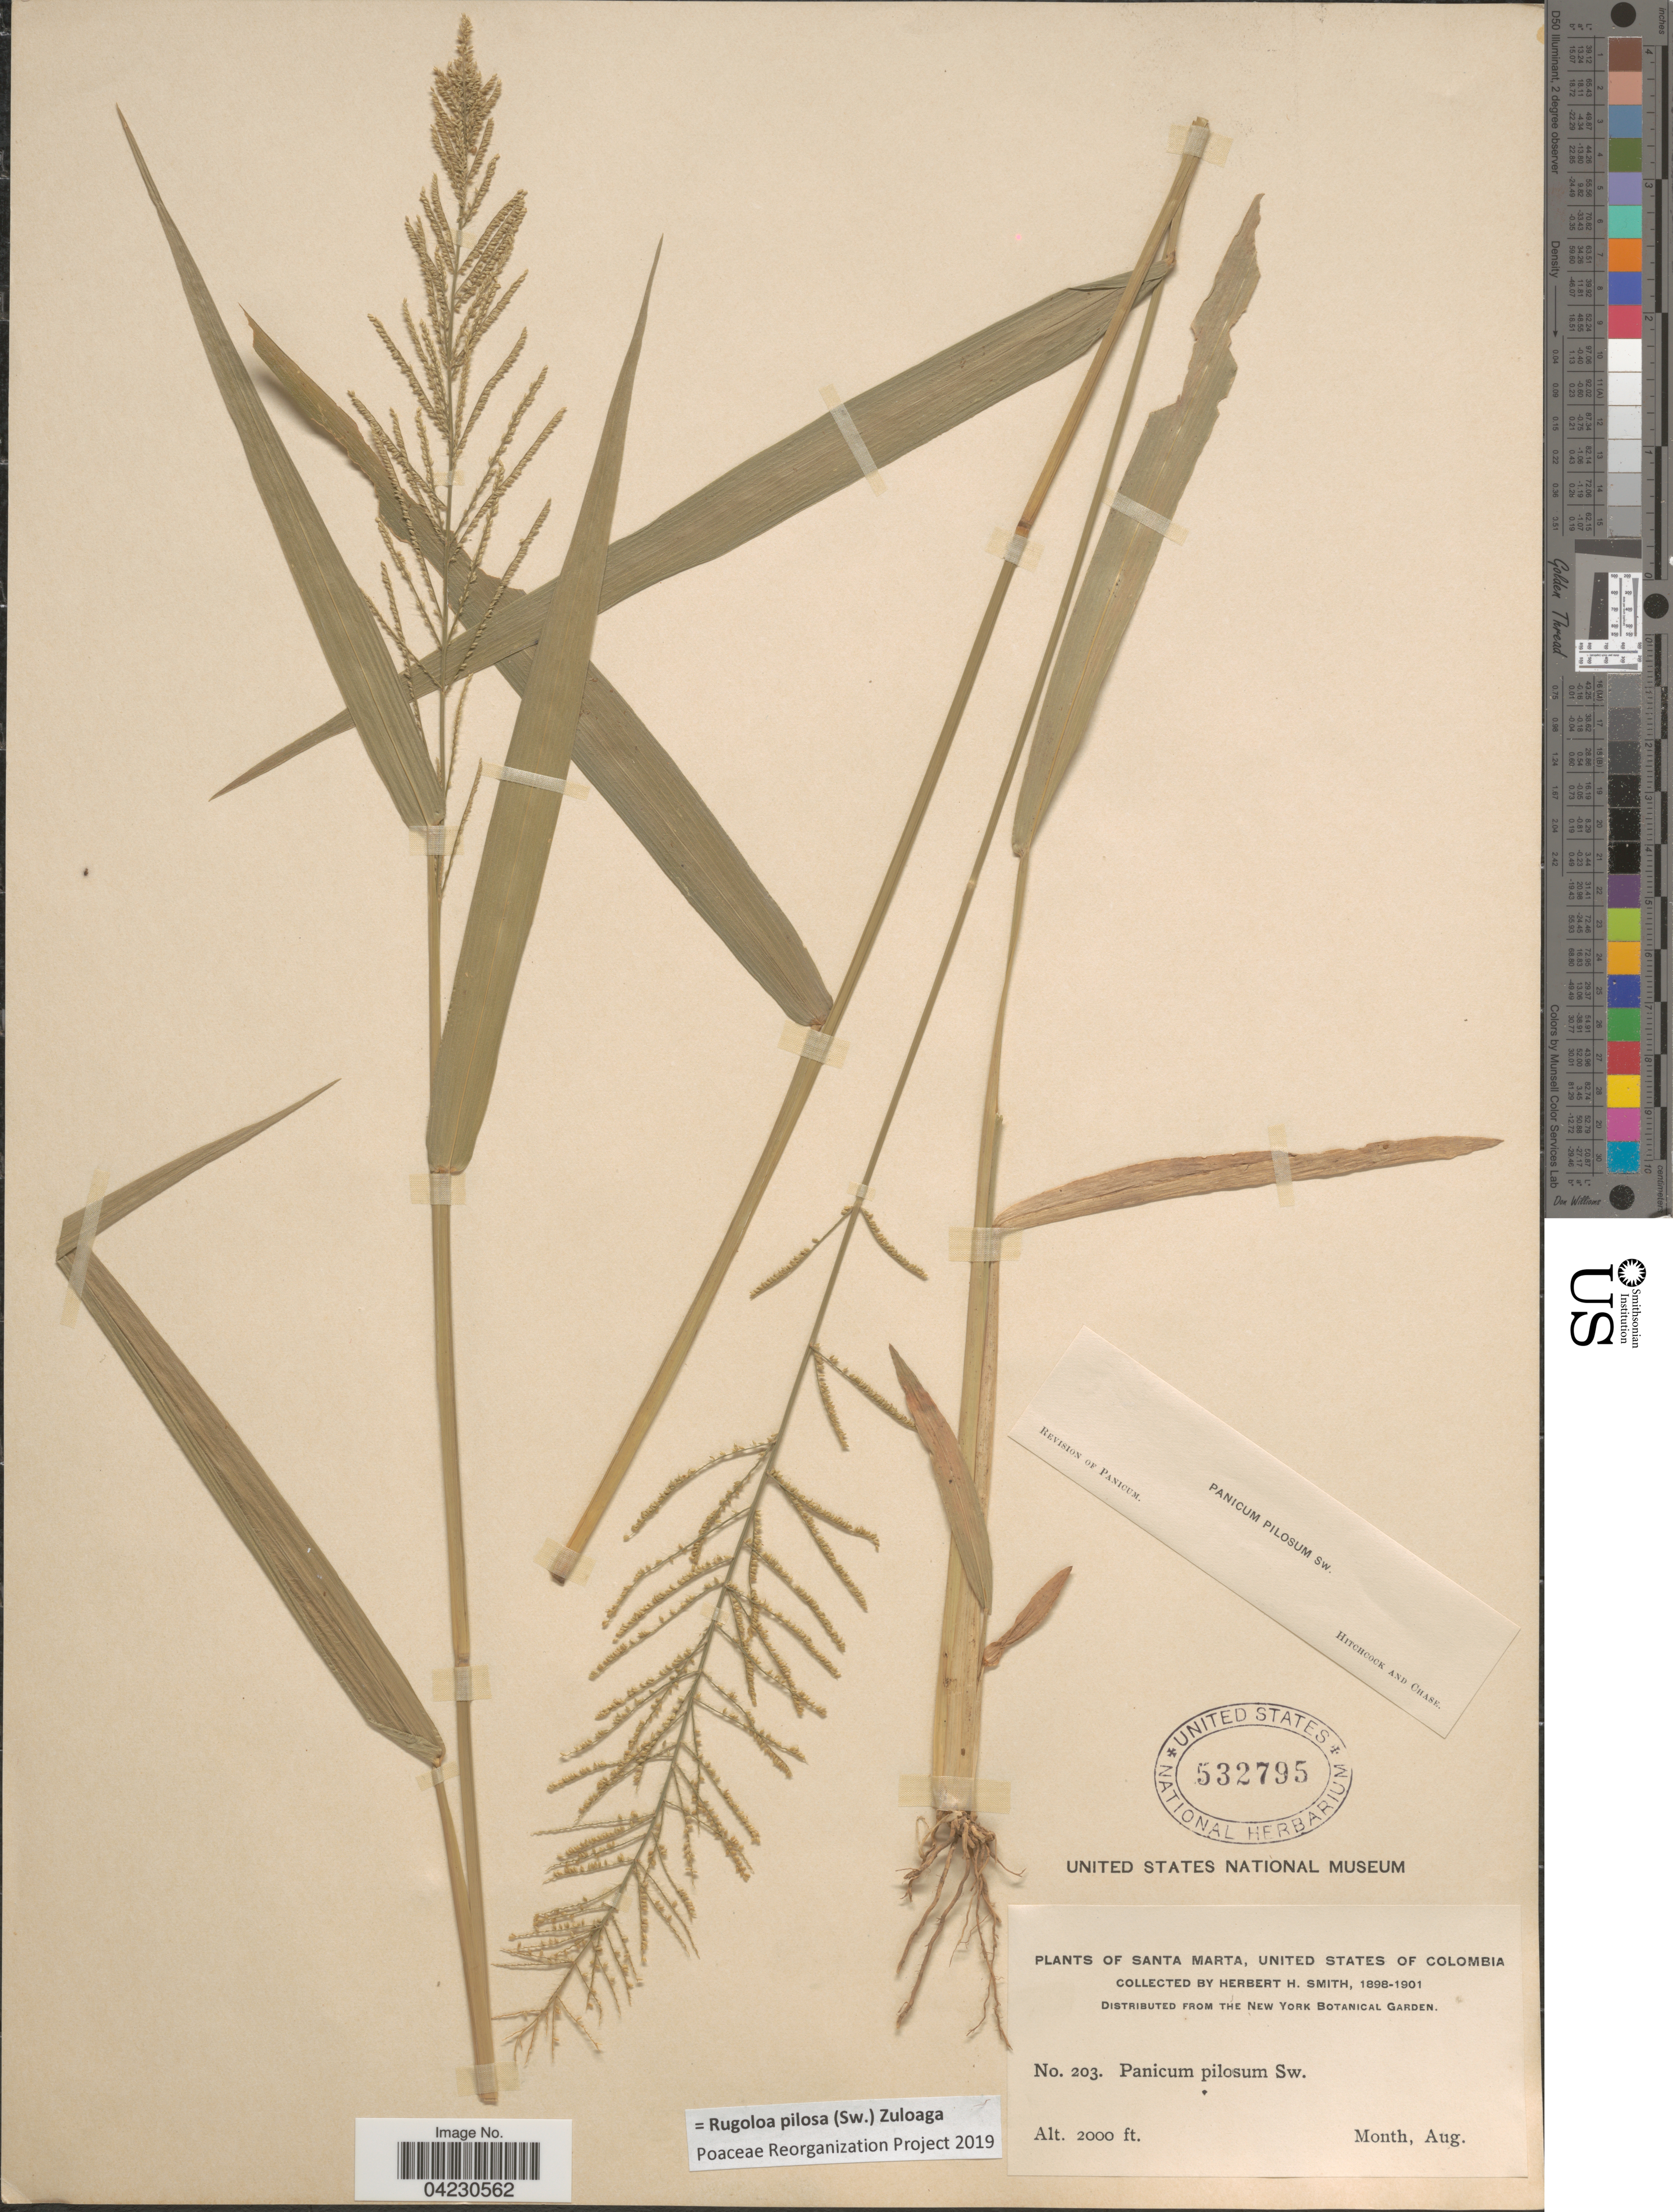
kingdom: Plantae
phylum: Tracheophyta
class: Liliopsida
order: Poales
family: Poaceae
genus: Rugoloa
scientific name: Rugoloa pilosa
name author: (Sw.) Zuloaga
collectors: Herbert H. Smith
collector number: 203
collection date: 1898-08/1901-08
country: Colombia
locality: Santa Marta, United States of Colombia.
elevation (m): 610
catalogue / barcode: US 532795